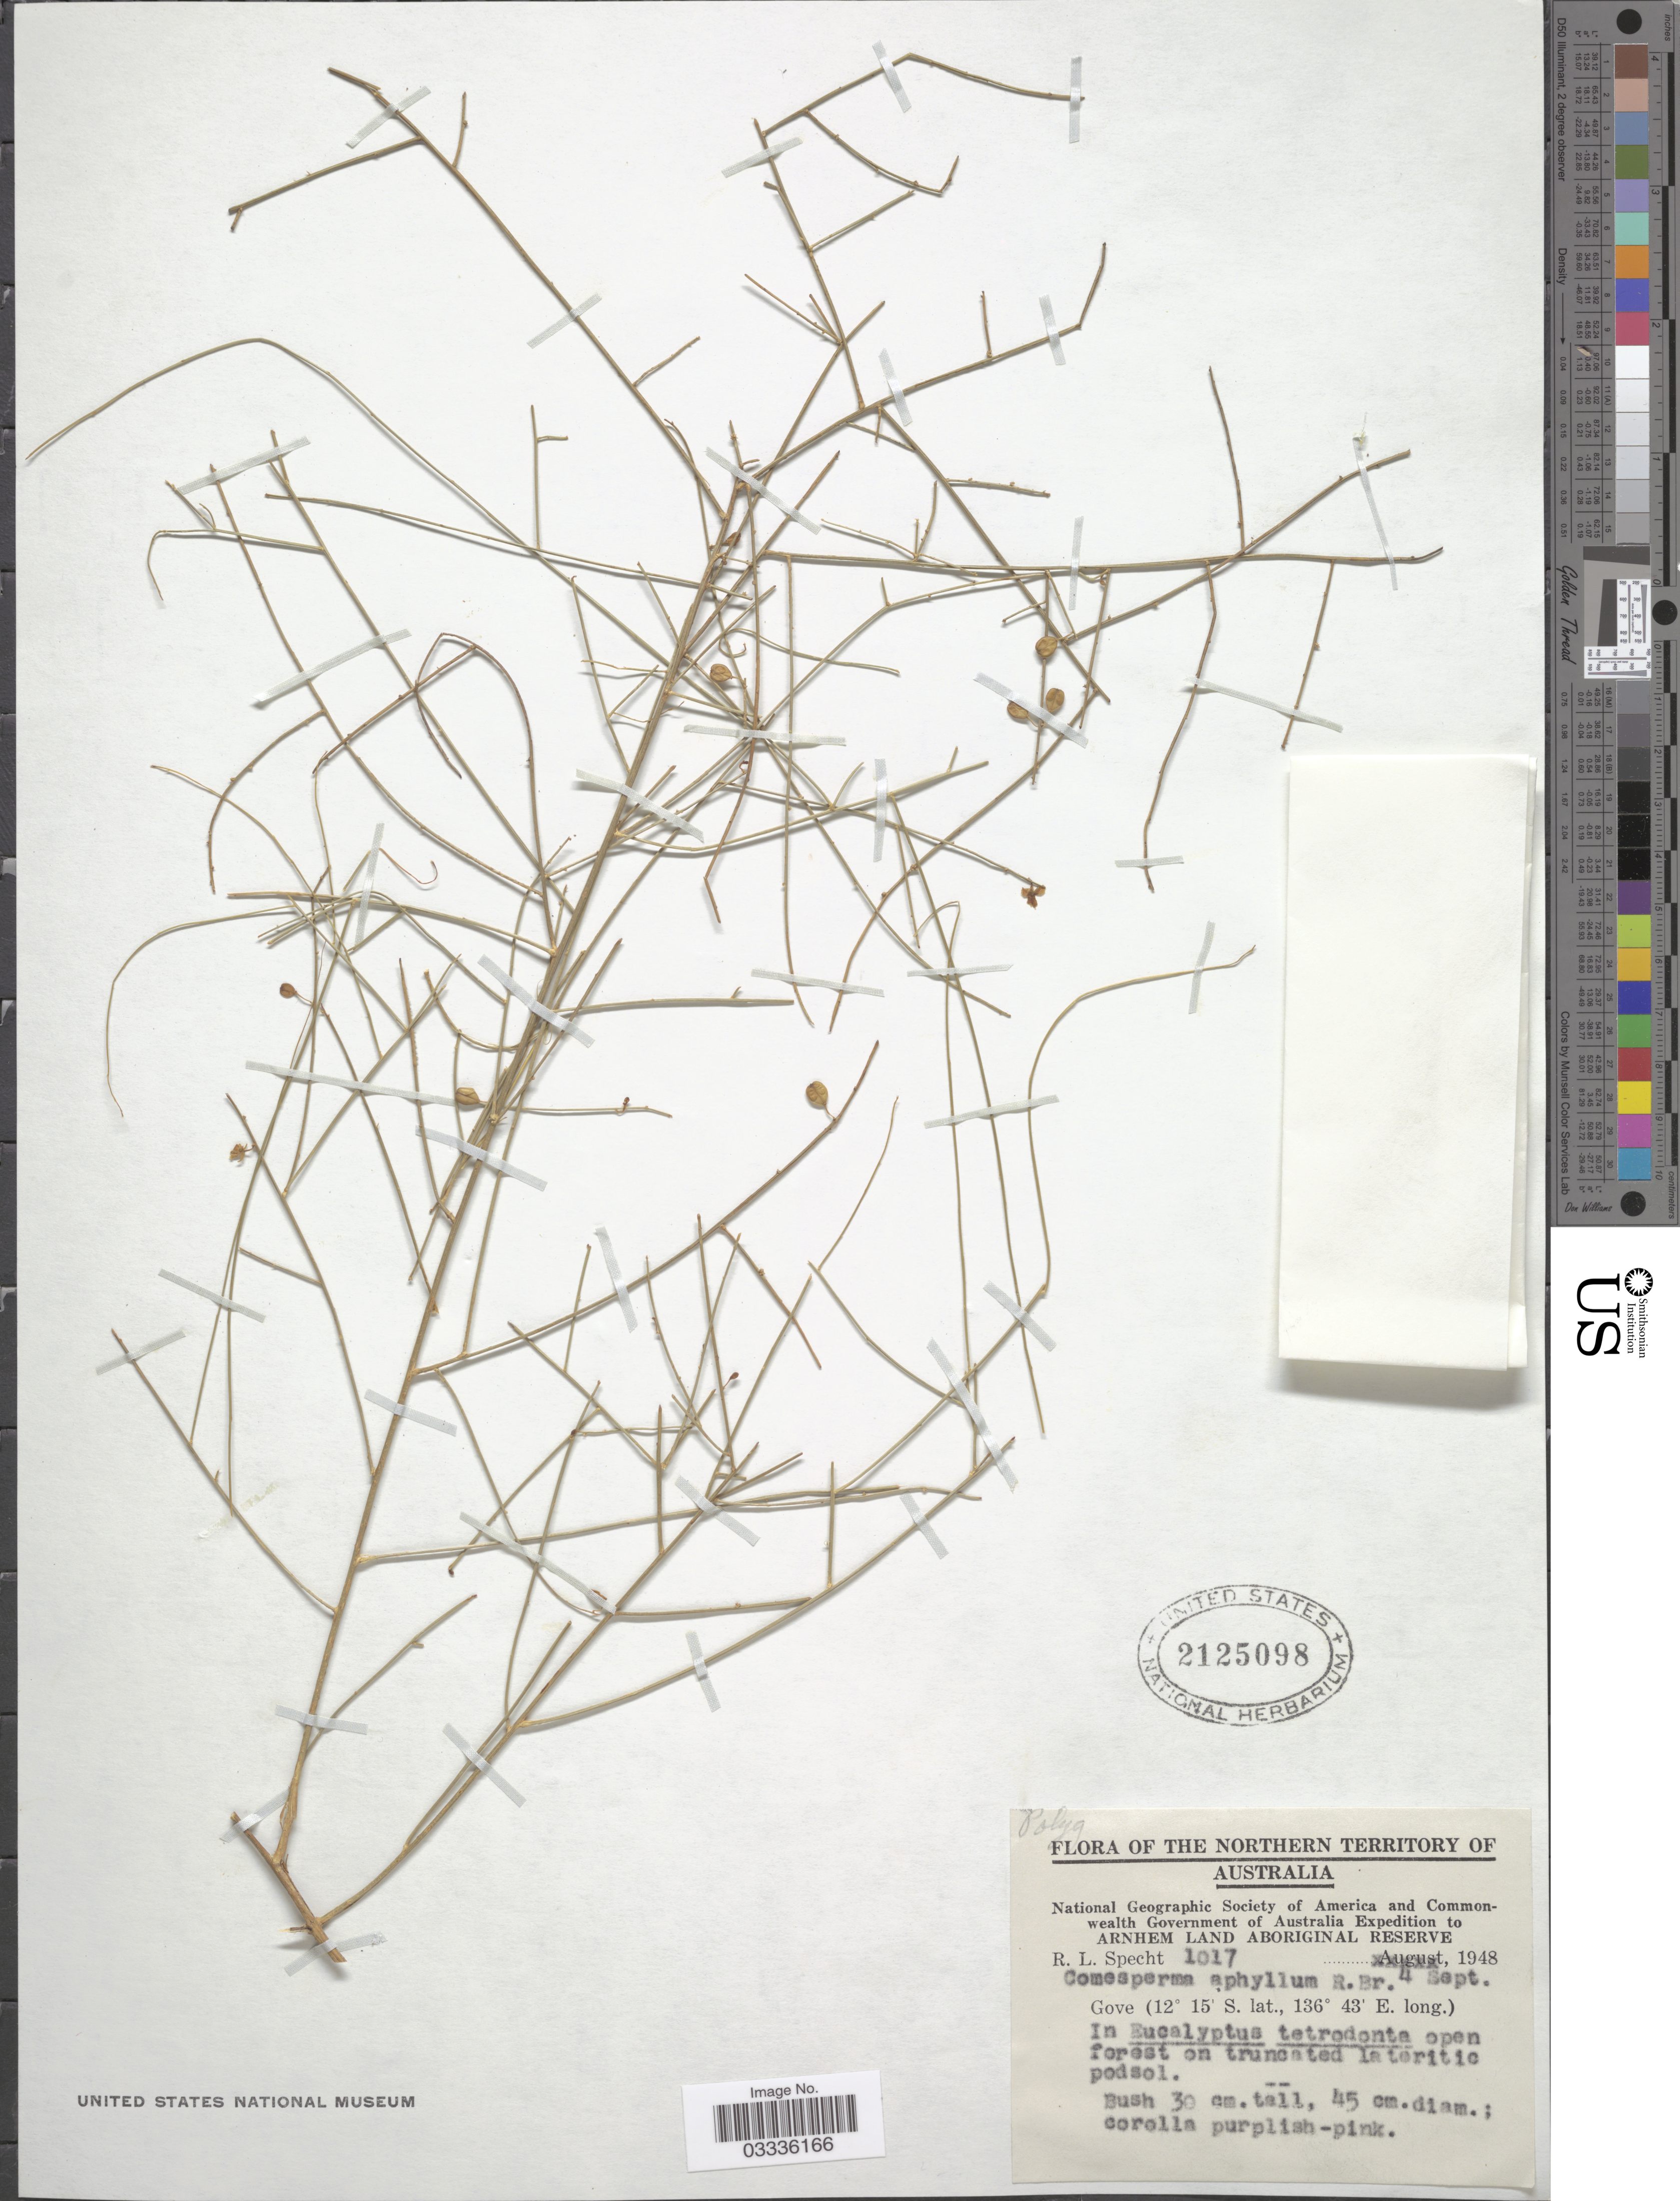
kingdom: Plantae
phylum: Tracheophyta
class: Magnoliopsida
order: Fabales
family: Polygalaceae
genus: Comesperma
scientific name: Comesperma aphyllum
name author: R. Br. ex Benth.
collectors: R. L. Specht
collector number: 1017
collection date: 1948-09-04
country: Australia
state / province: Northern Territory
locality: Gove.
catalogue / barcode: US 2125098